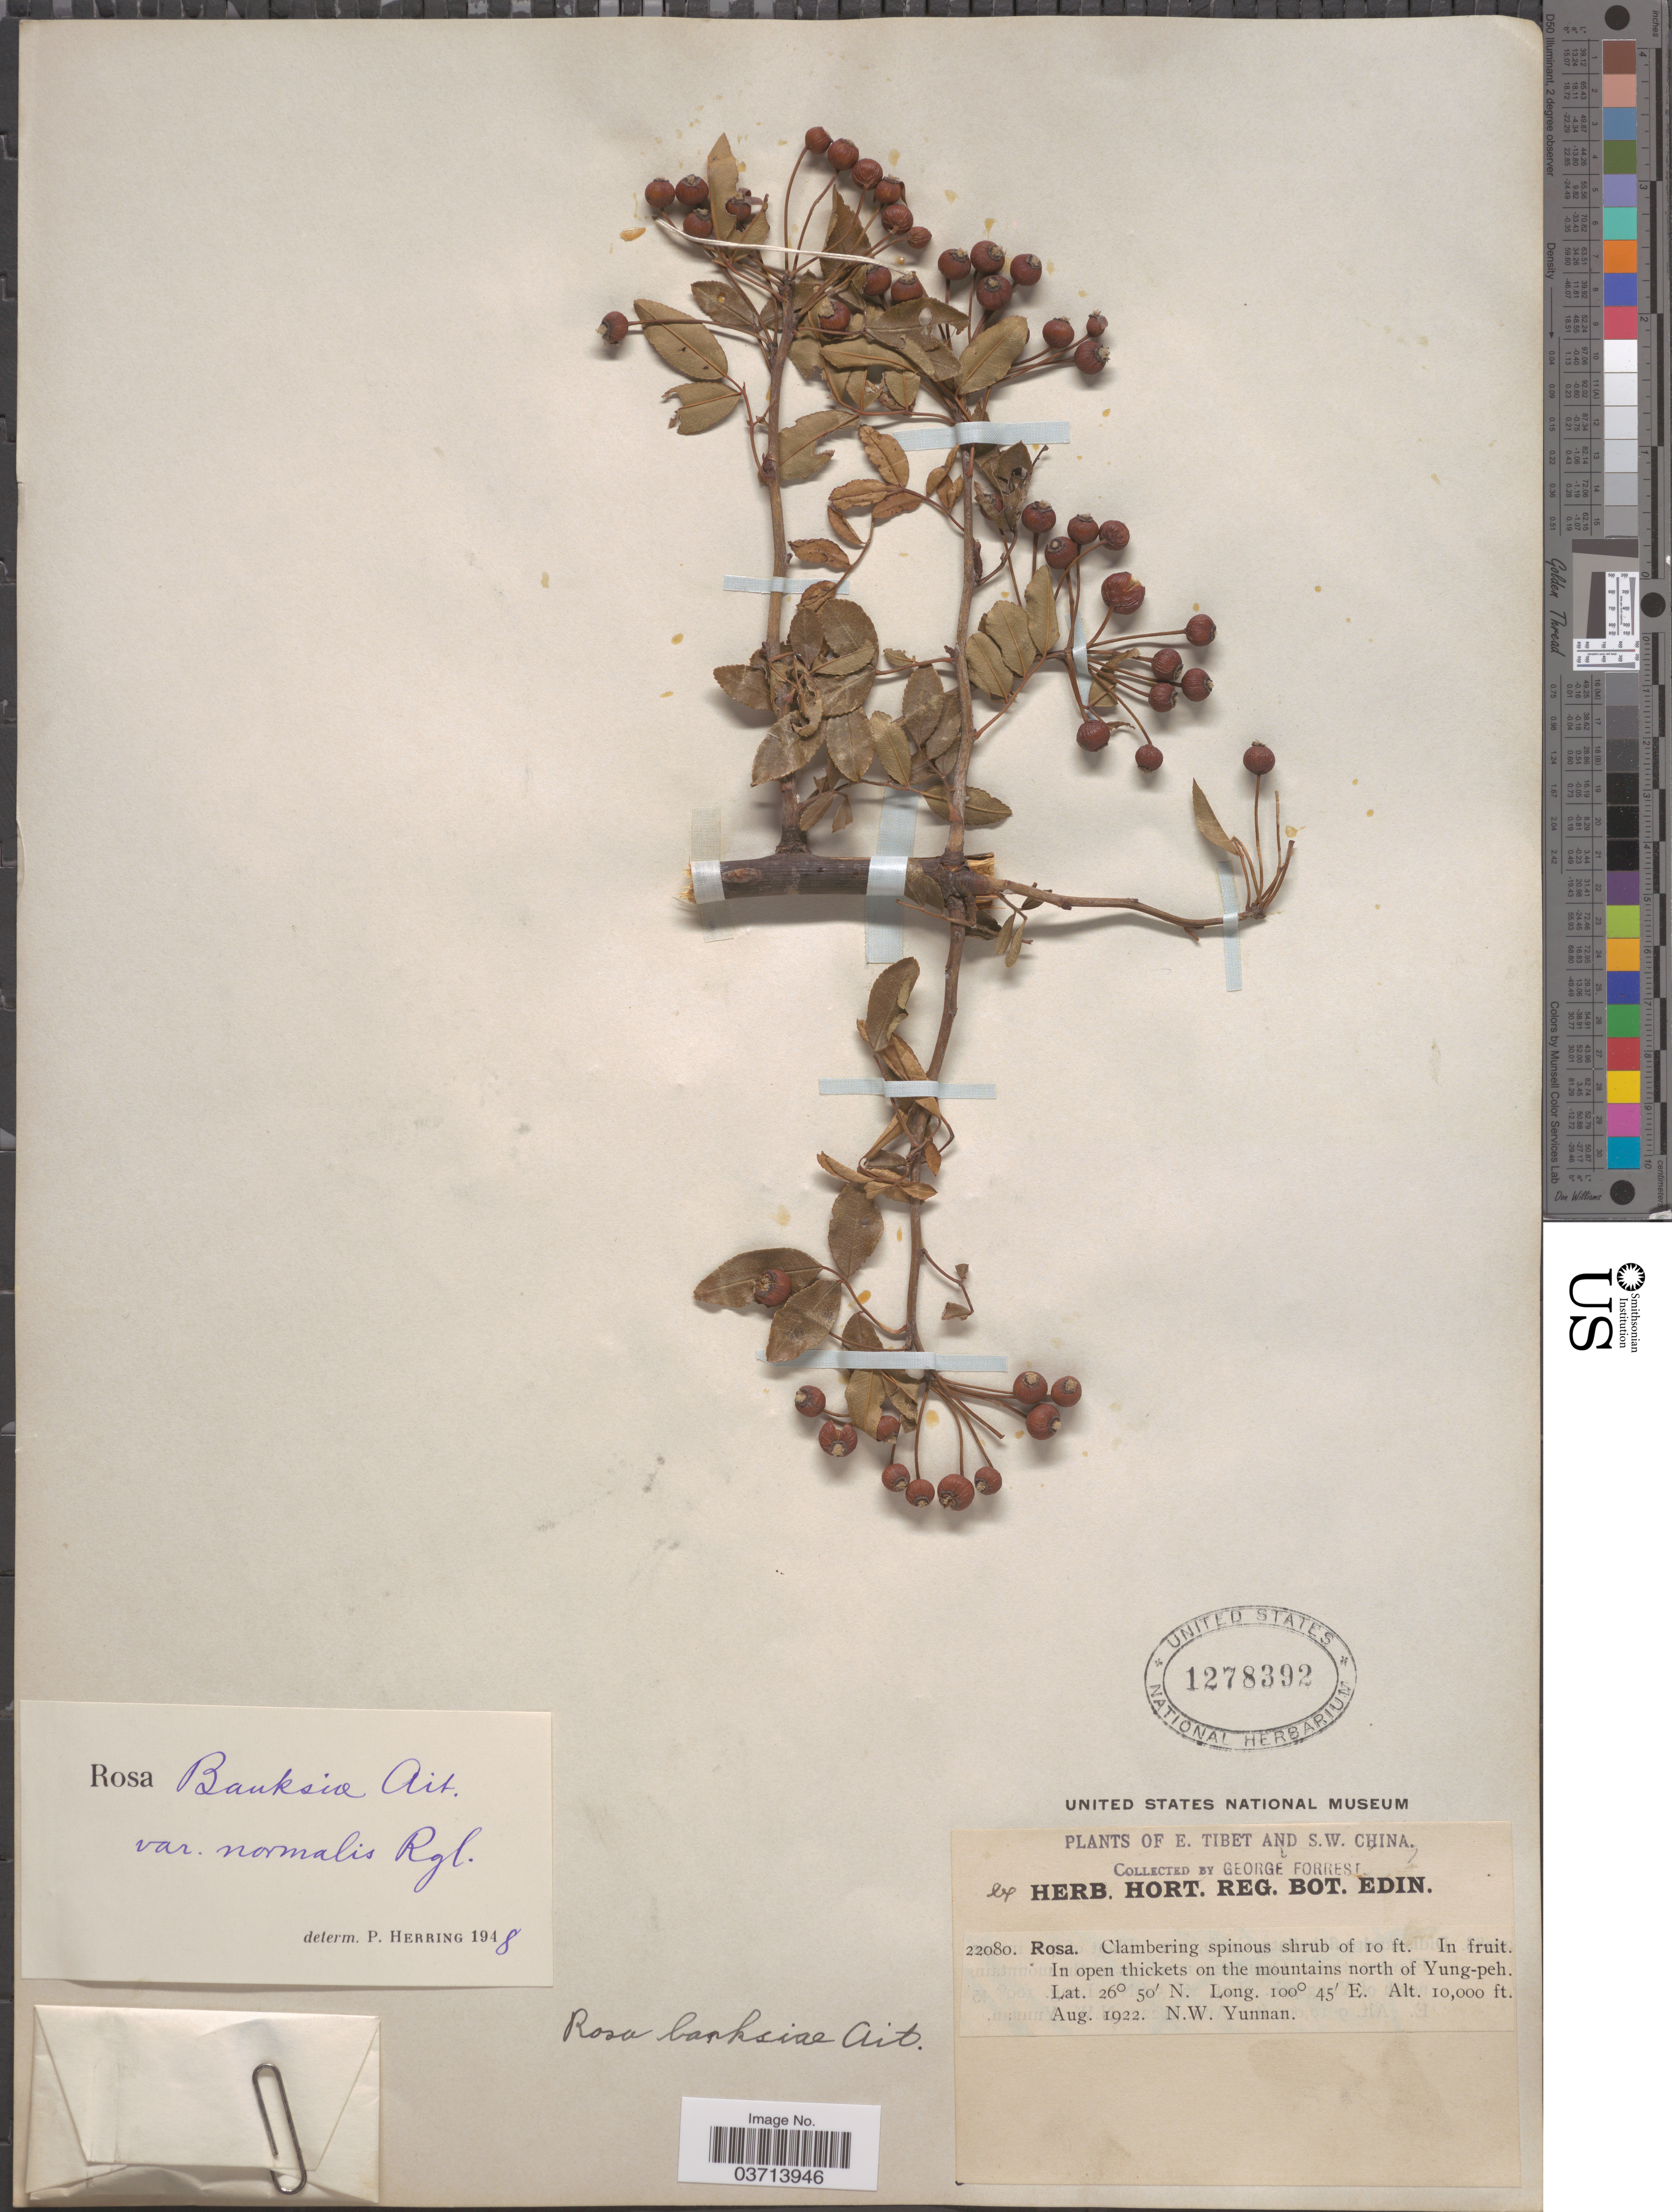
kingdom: Plantae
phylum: Tracheophyta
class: Magnoliopsida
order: Rosales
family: Rosaceae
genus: Rosa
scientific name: Rosa banksiae var. normalis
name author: Regel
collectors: G. Forrest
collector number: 22080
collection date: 1922-08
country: China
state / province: Yunnan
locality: S.W. China. On the mountains north of Yung-peh. N.W. Yunnan.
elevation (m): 3048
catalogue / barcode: US 1278392